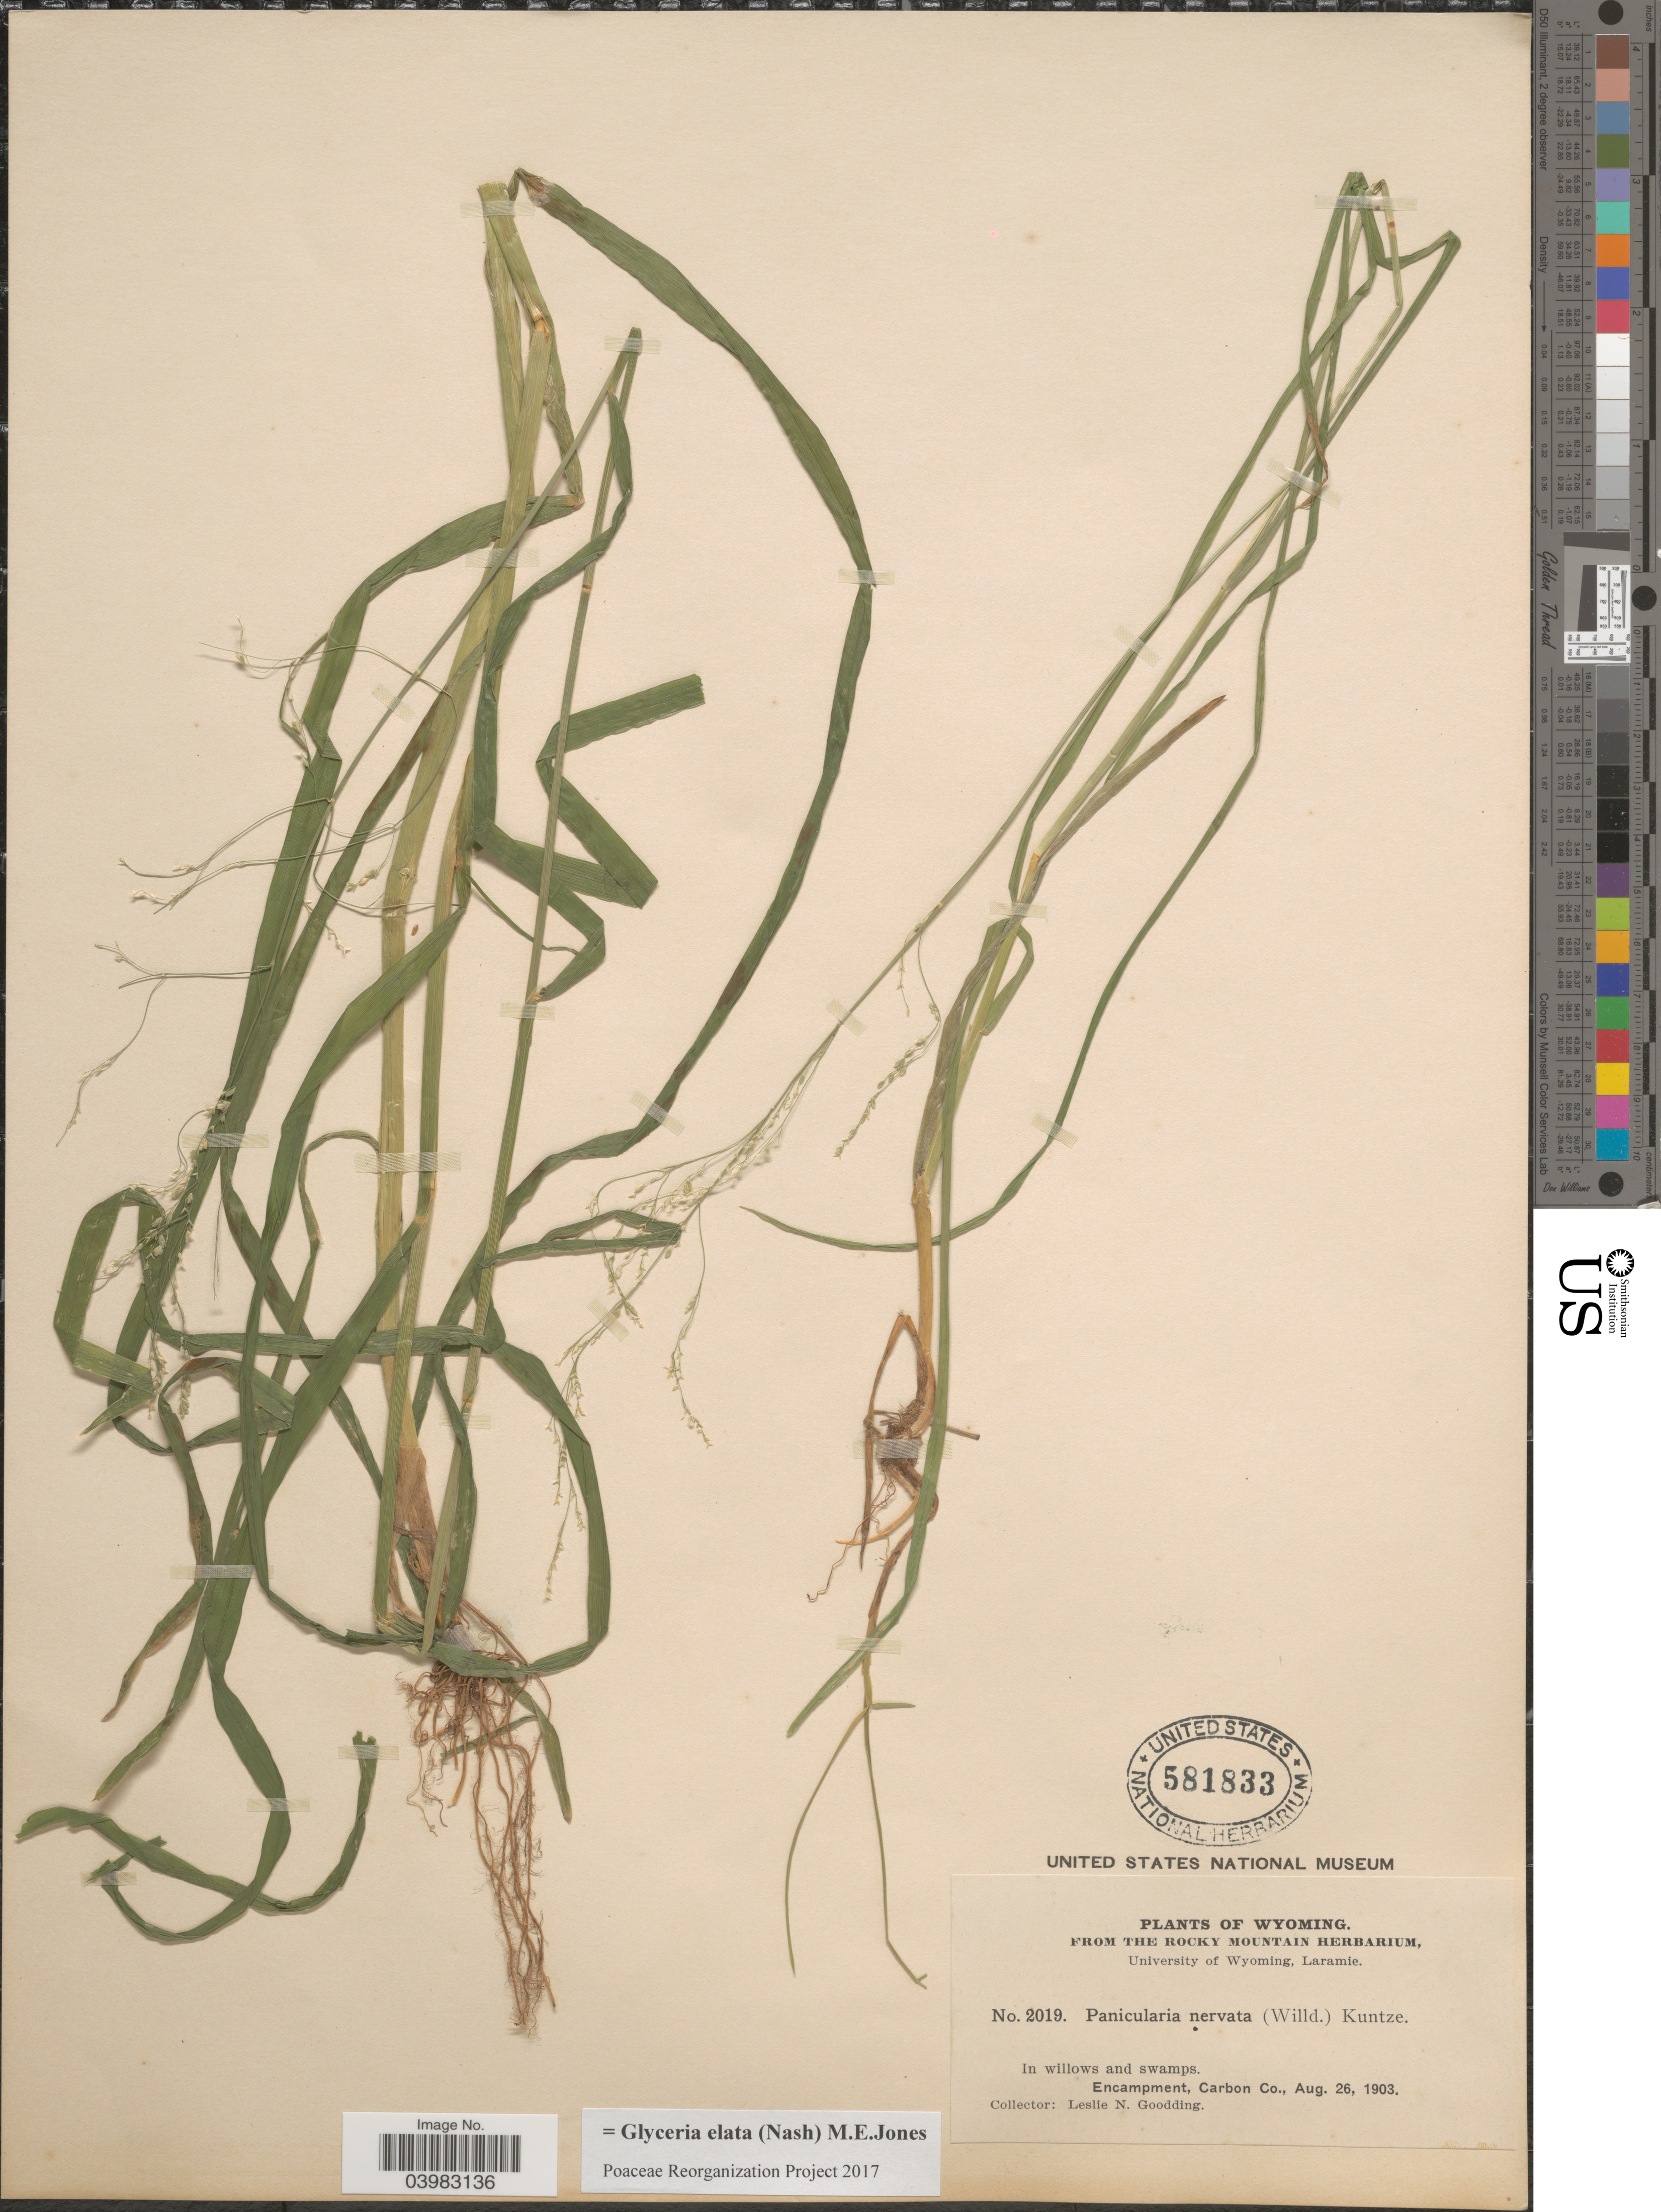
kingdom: Plantae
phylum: Tracheophyta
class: Liliopsida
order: Poales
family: Poaceae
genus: Glyceria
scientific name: Glyceria elata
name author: (Nash) M.E. Jones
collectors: L. N. Goodding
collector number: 2019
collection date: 1903-08-26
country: United States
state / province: Wyoming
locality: Encampment, Carbon Co.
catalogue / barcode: US 581833